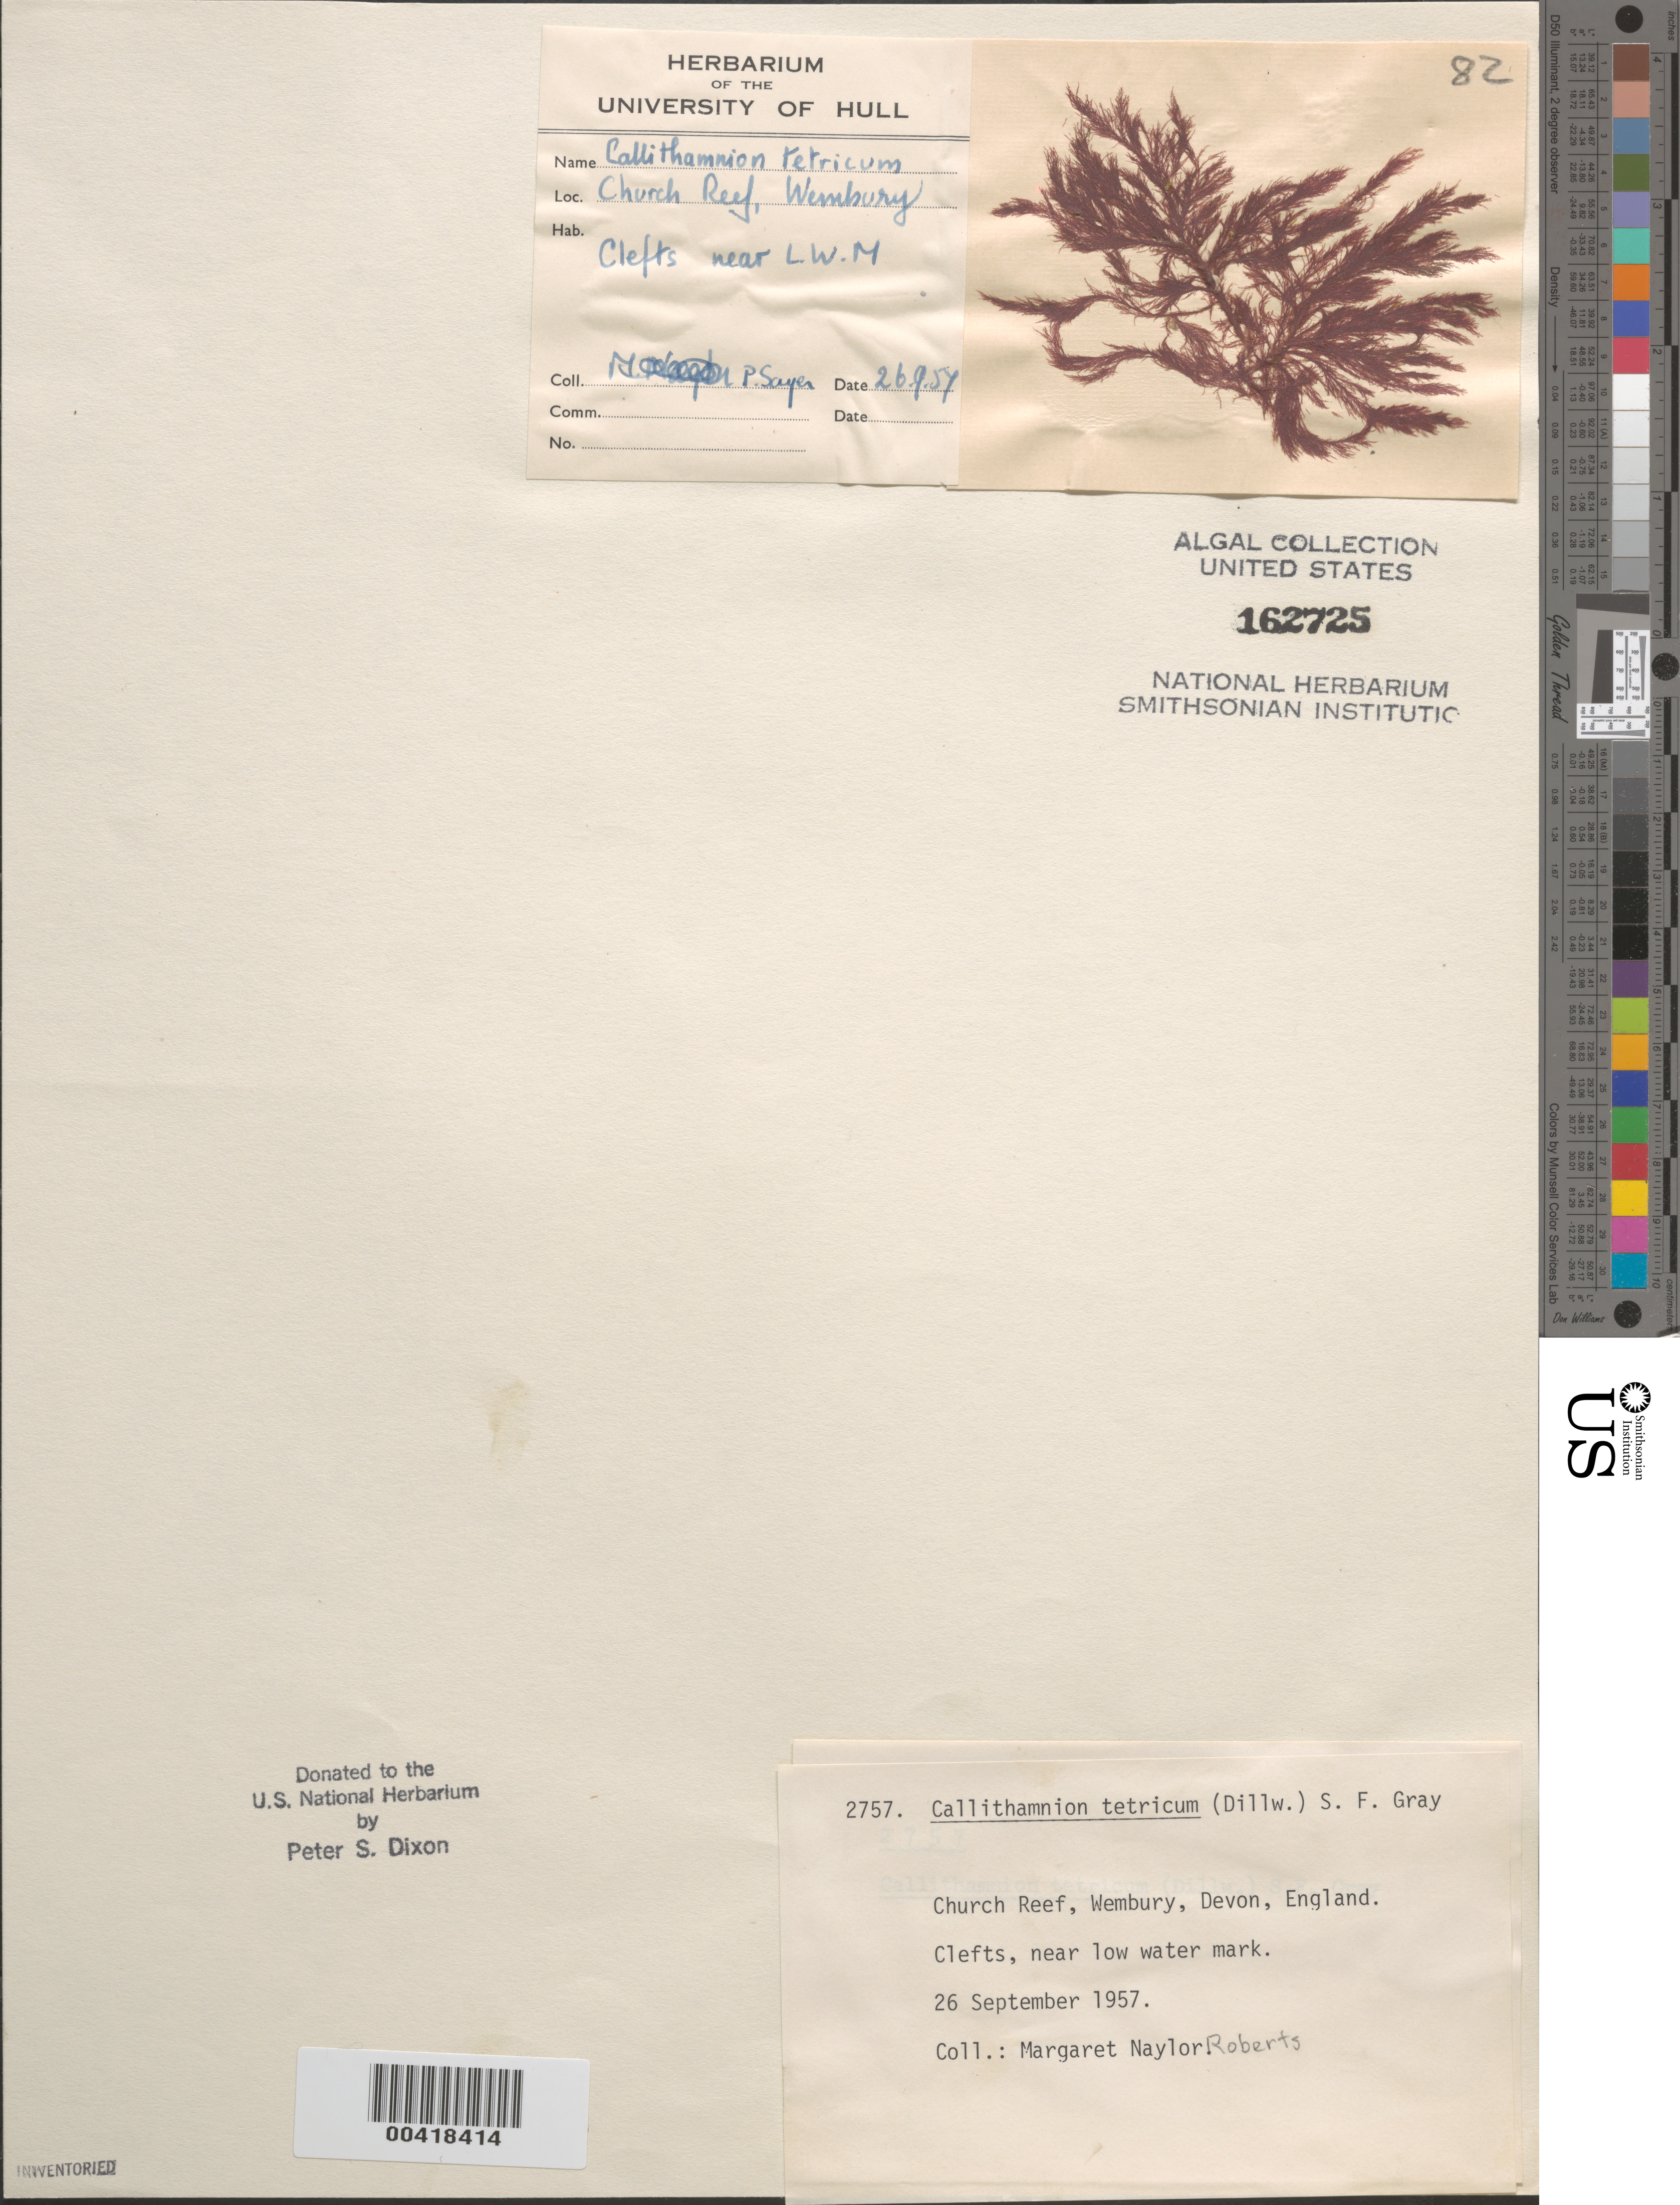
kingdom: Plantae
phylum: Rhodophyta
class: Florideophyceae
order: Ceramiales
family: Callithamniaceae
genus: Callithamnion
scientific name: Callithamnion tetricum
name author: (Dillwyn) S.F. Gray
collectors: M. Roberts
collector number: PSD 2757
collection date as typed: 26 Sep 1957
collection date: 1957-09-26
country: United Kingdom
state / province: England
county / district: Devon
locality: Church Reef, Wembury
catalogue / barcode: US 162725